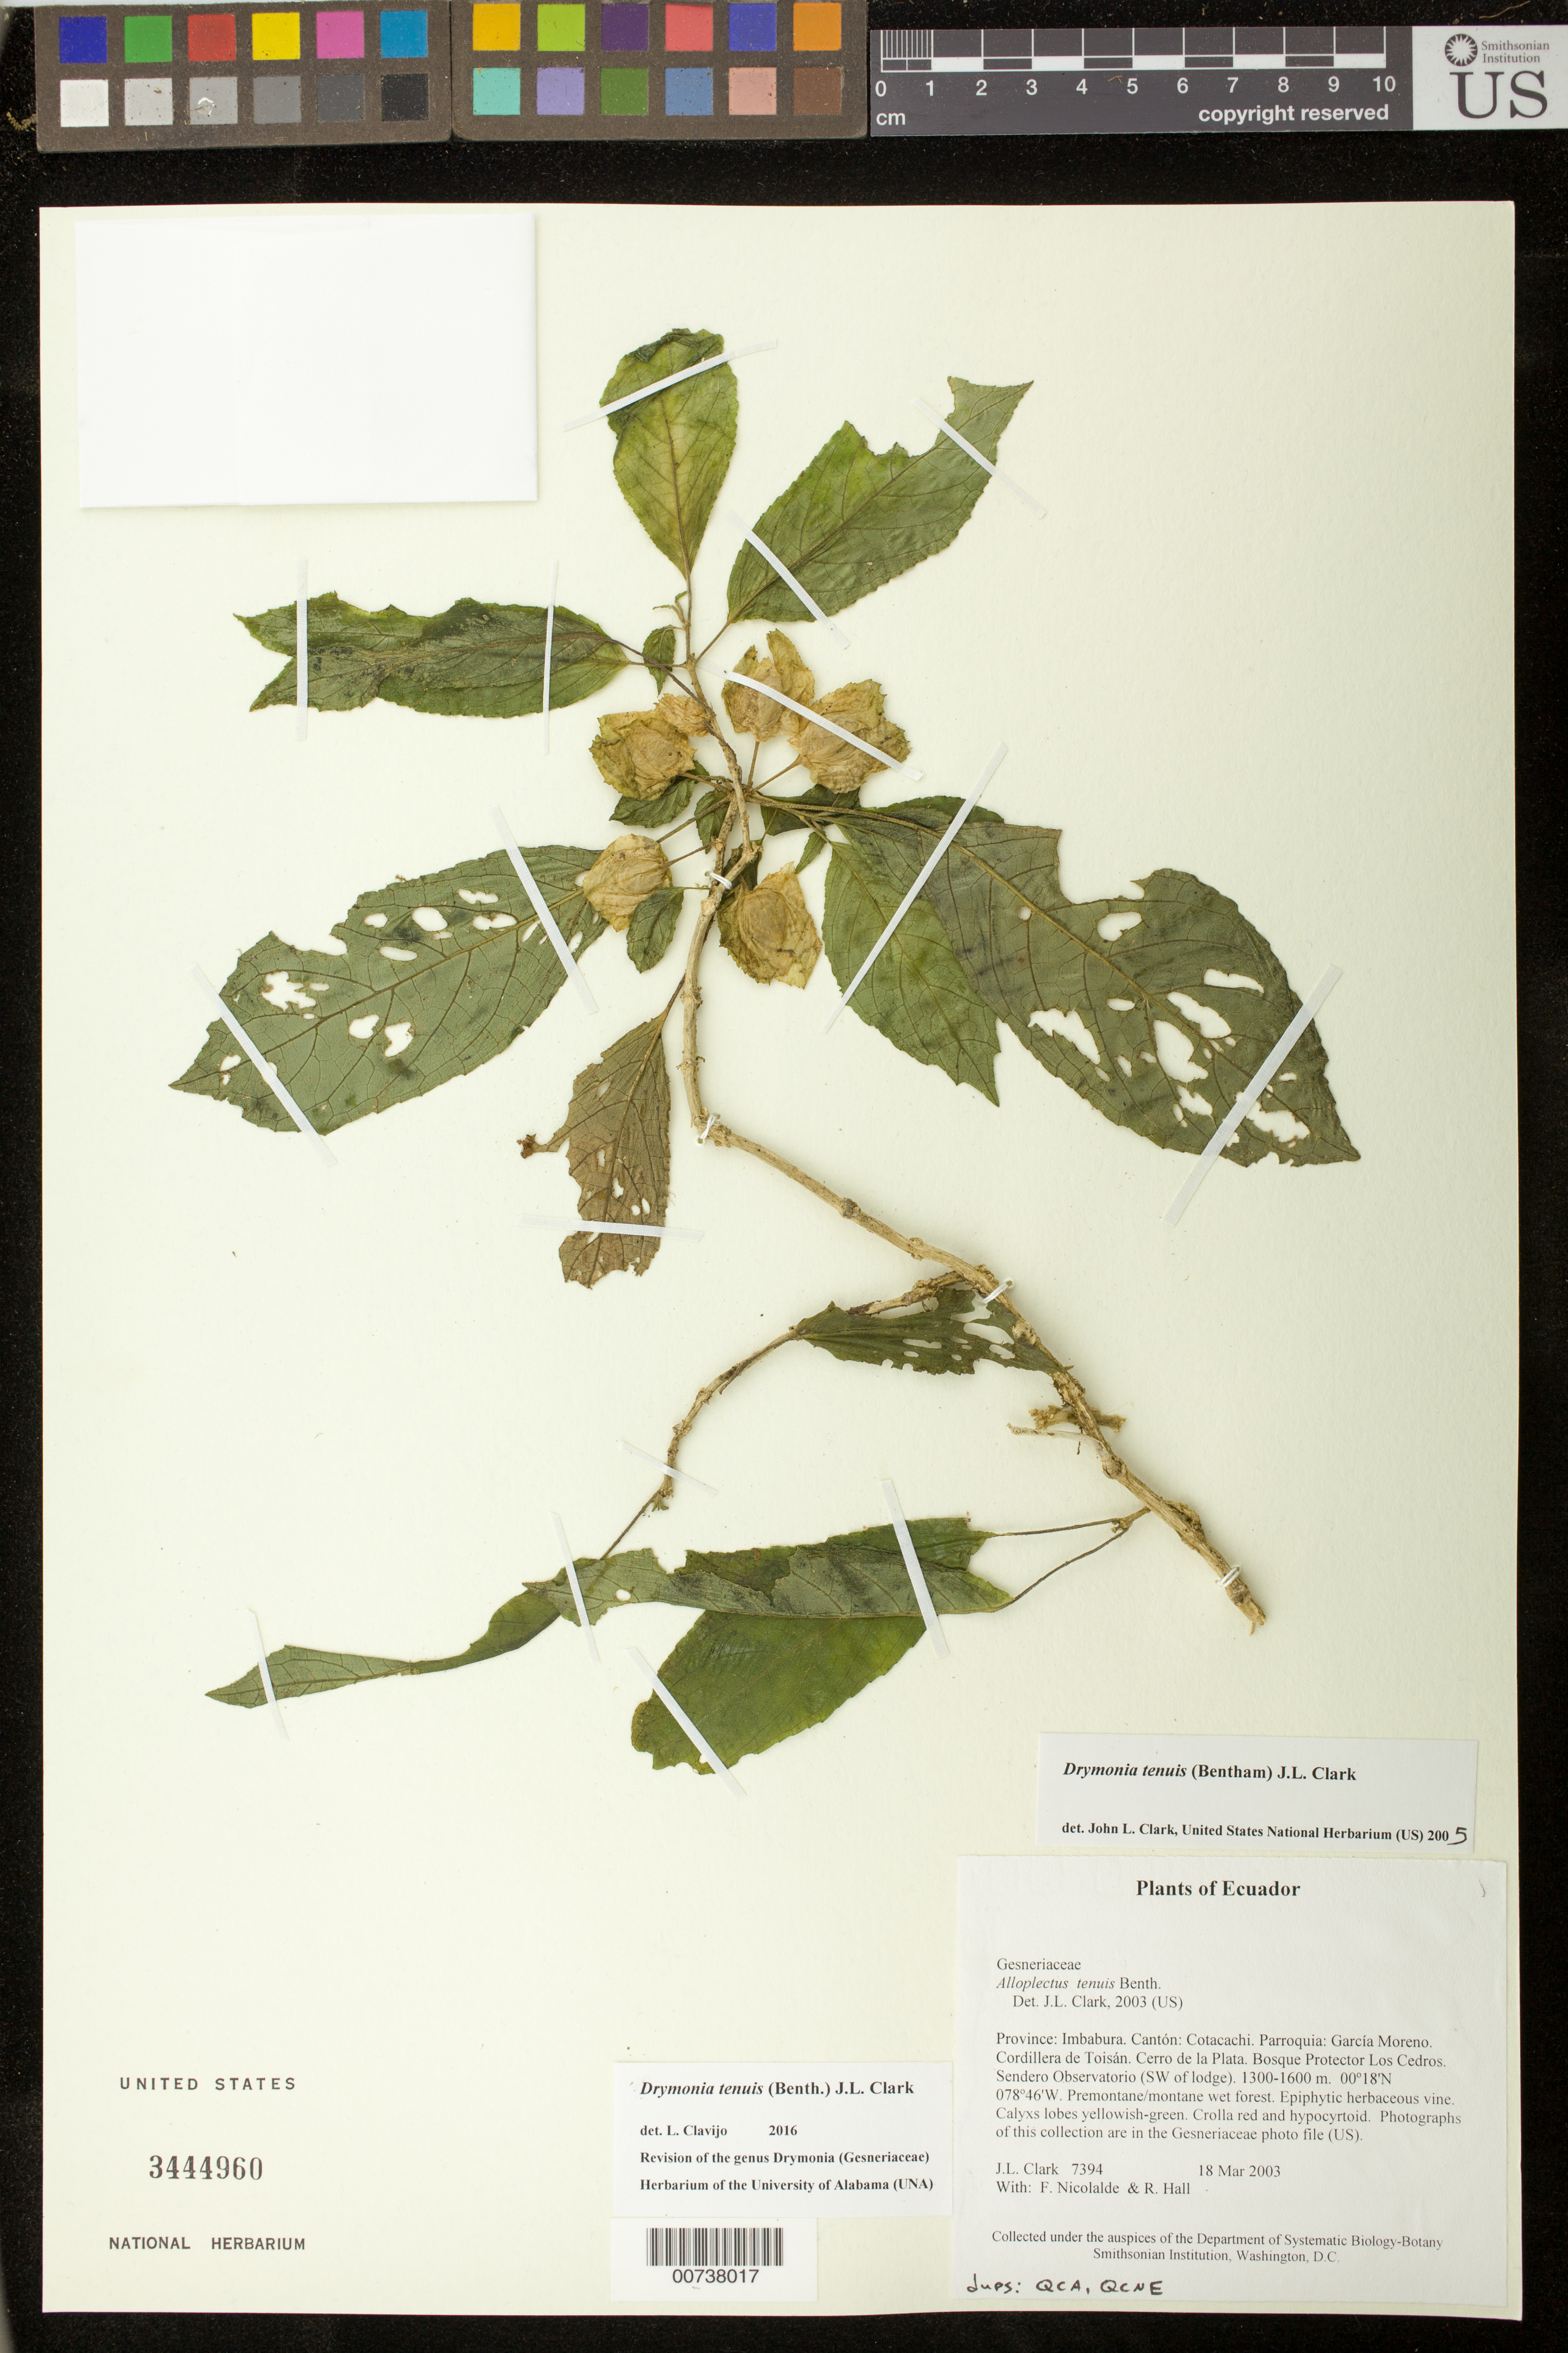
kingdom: Plantae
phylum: Tracheophyta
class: Magnoliopsida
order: Lamiales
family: Gesneriaceae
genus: Drymonia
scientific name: Drymonia tenuis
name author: (Benth.) J.L. Clark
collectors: J. L. Clark, F. Nicolalde & R. Hall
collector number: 7394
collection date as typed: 18 Mar 2003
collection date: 2003-03-18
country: Ecuador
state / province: Imbabura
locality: Cotacachi. Parroquia: García Moreno. Cordillera de Toisán. Cerro de la Plata. Bosque Protector Los Cedros. Sendero Observatorio (SW of lodge).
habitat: Premontane/montane wet forest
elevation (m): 1300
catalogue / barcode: US 3444960